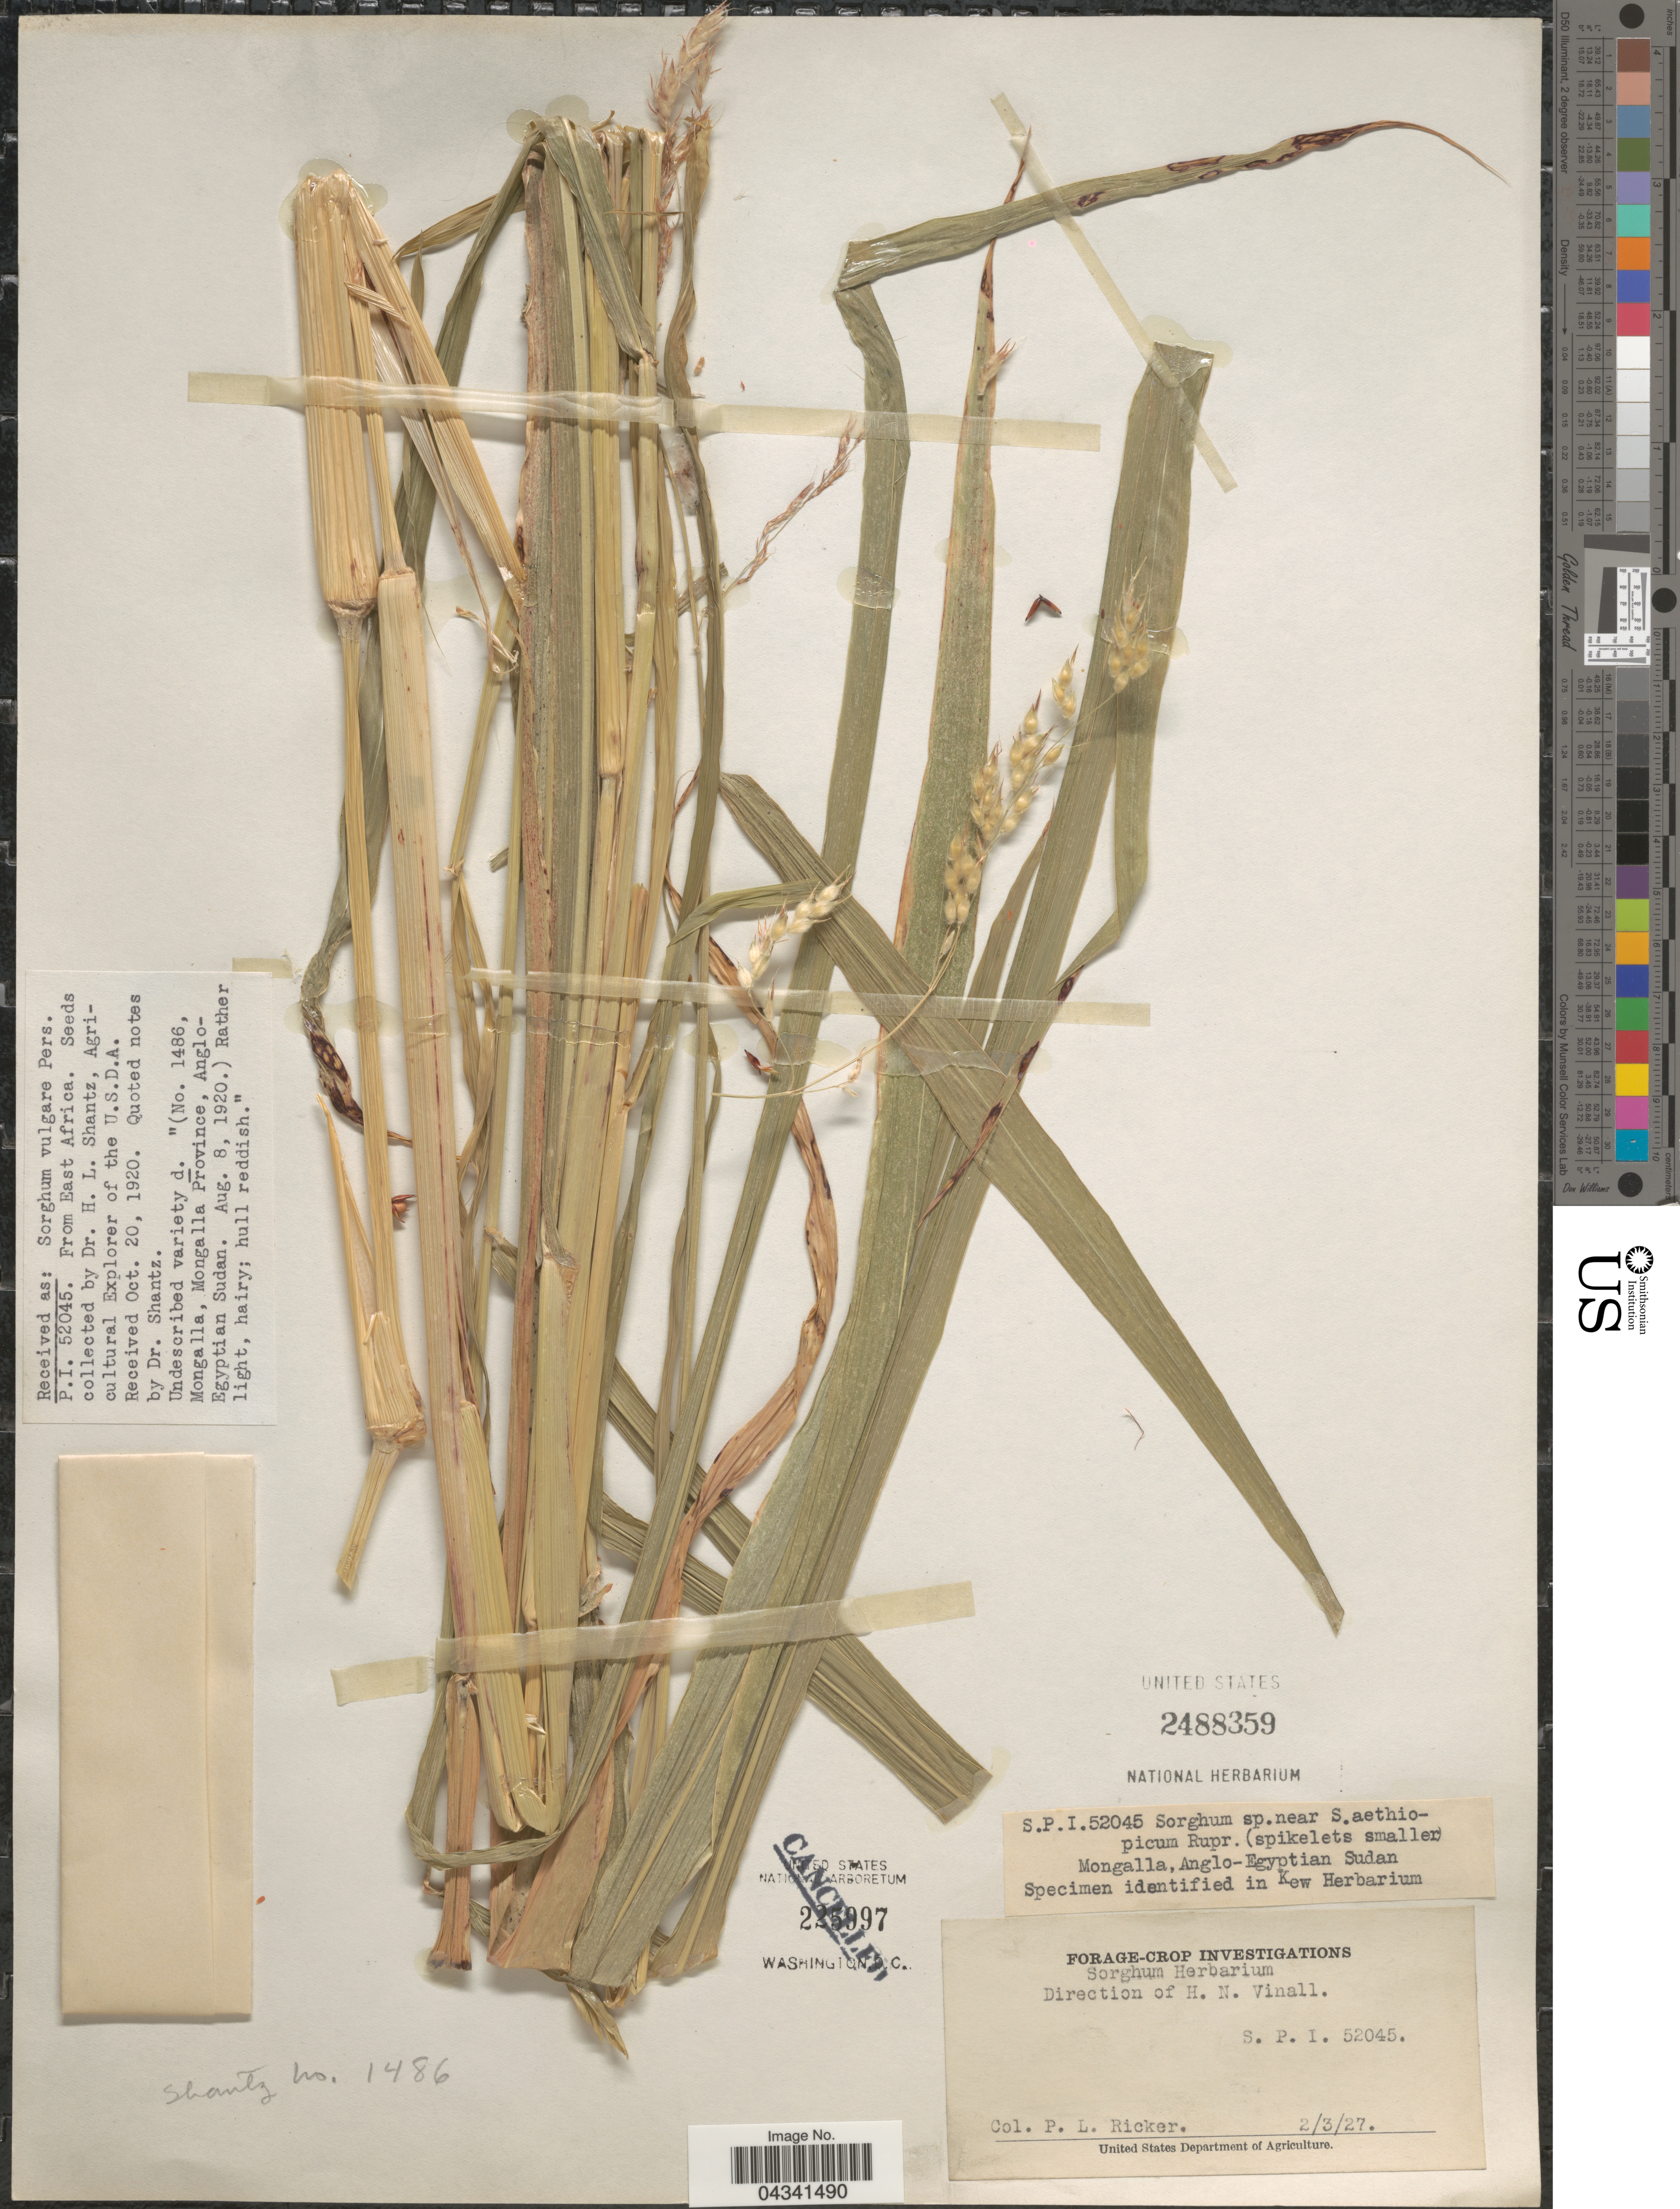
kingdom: Plantae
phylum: Tracheophyta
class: Liliopsida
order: Poales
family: Poaceae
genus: Sorghum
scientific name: Sorghum bicolor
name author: (L.) Moench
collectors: P. Ricker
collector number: S.P.I. 52045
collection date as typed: Transcribed d/m/y: 3/2/27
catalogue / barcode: US 2488359